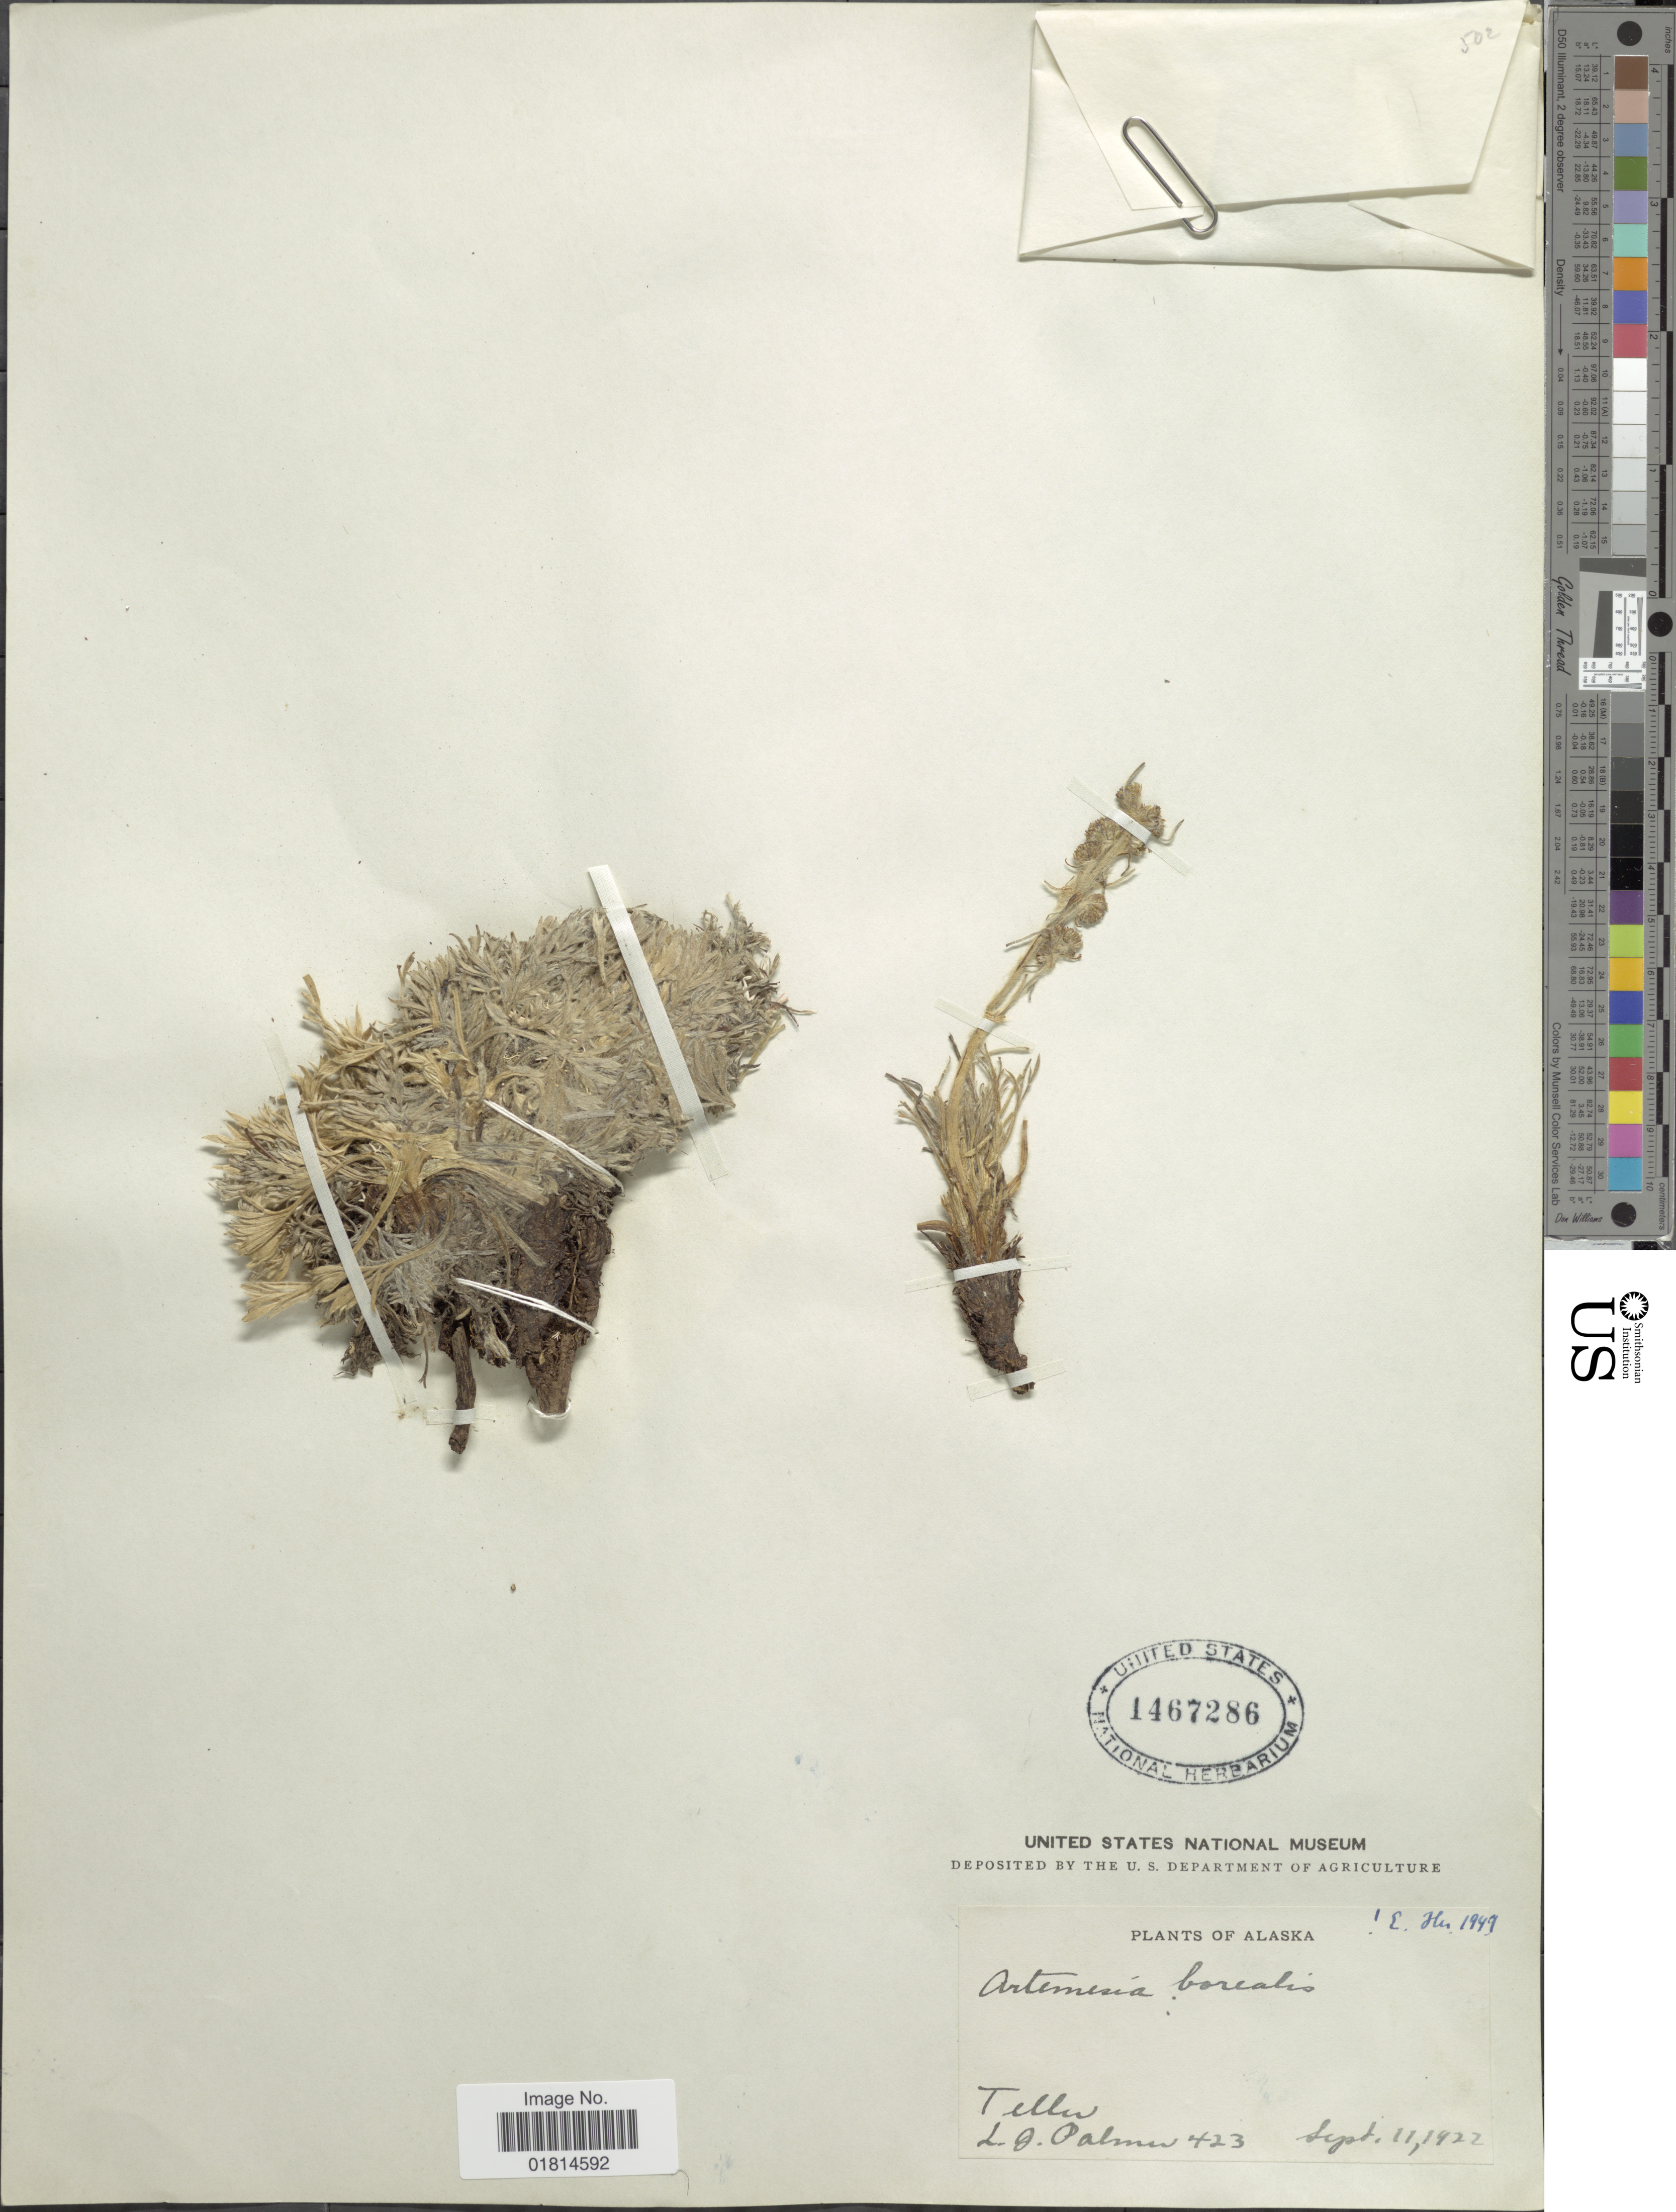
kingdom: Plantae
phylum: Tracheophyta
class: Magnoliopsida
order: Asterales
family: Asteraceae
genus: Artemisia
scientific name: Artemisia borealis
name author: Pall.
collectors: L. J. Palmer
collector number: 423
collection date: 1922-09-11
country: United States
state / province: Alaska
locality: Teller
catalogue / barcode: US 1467286